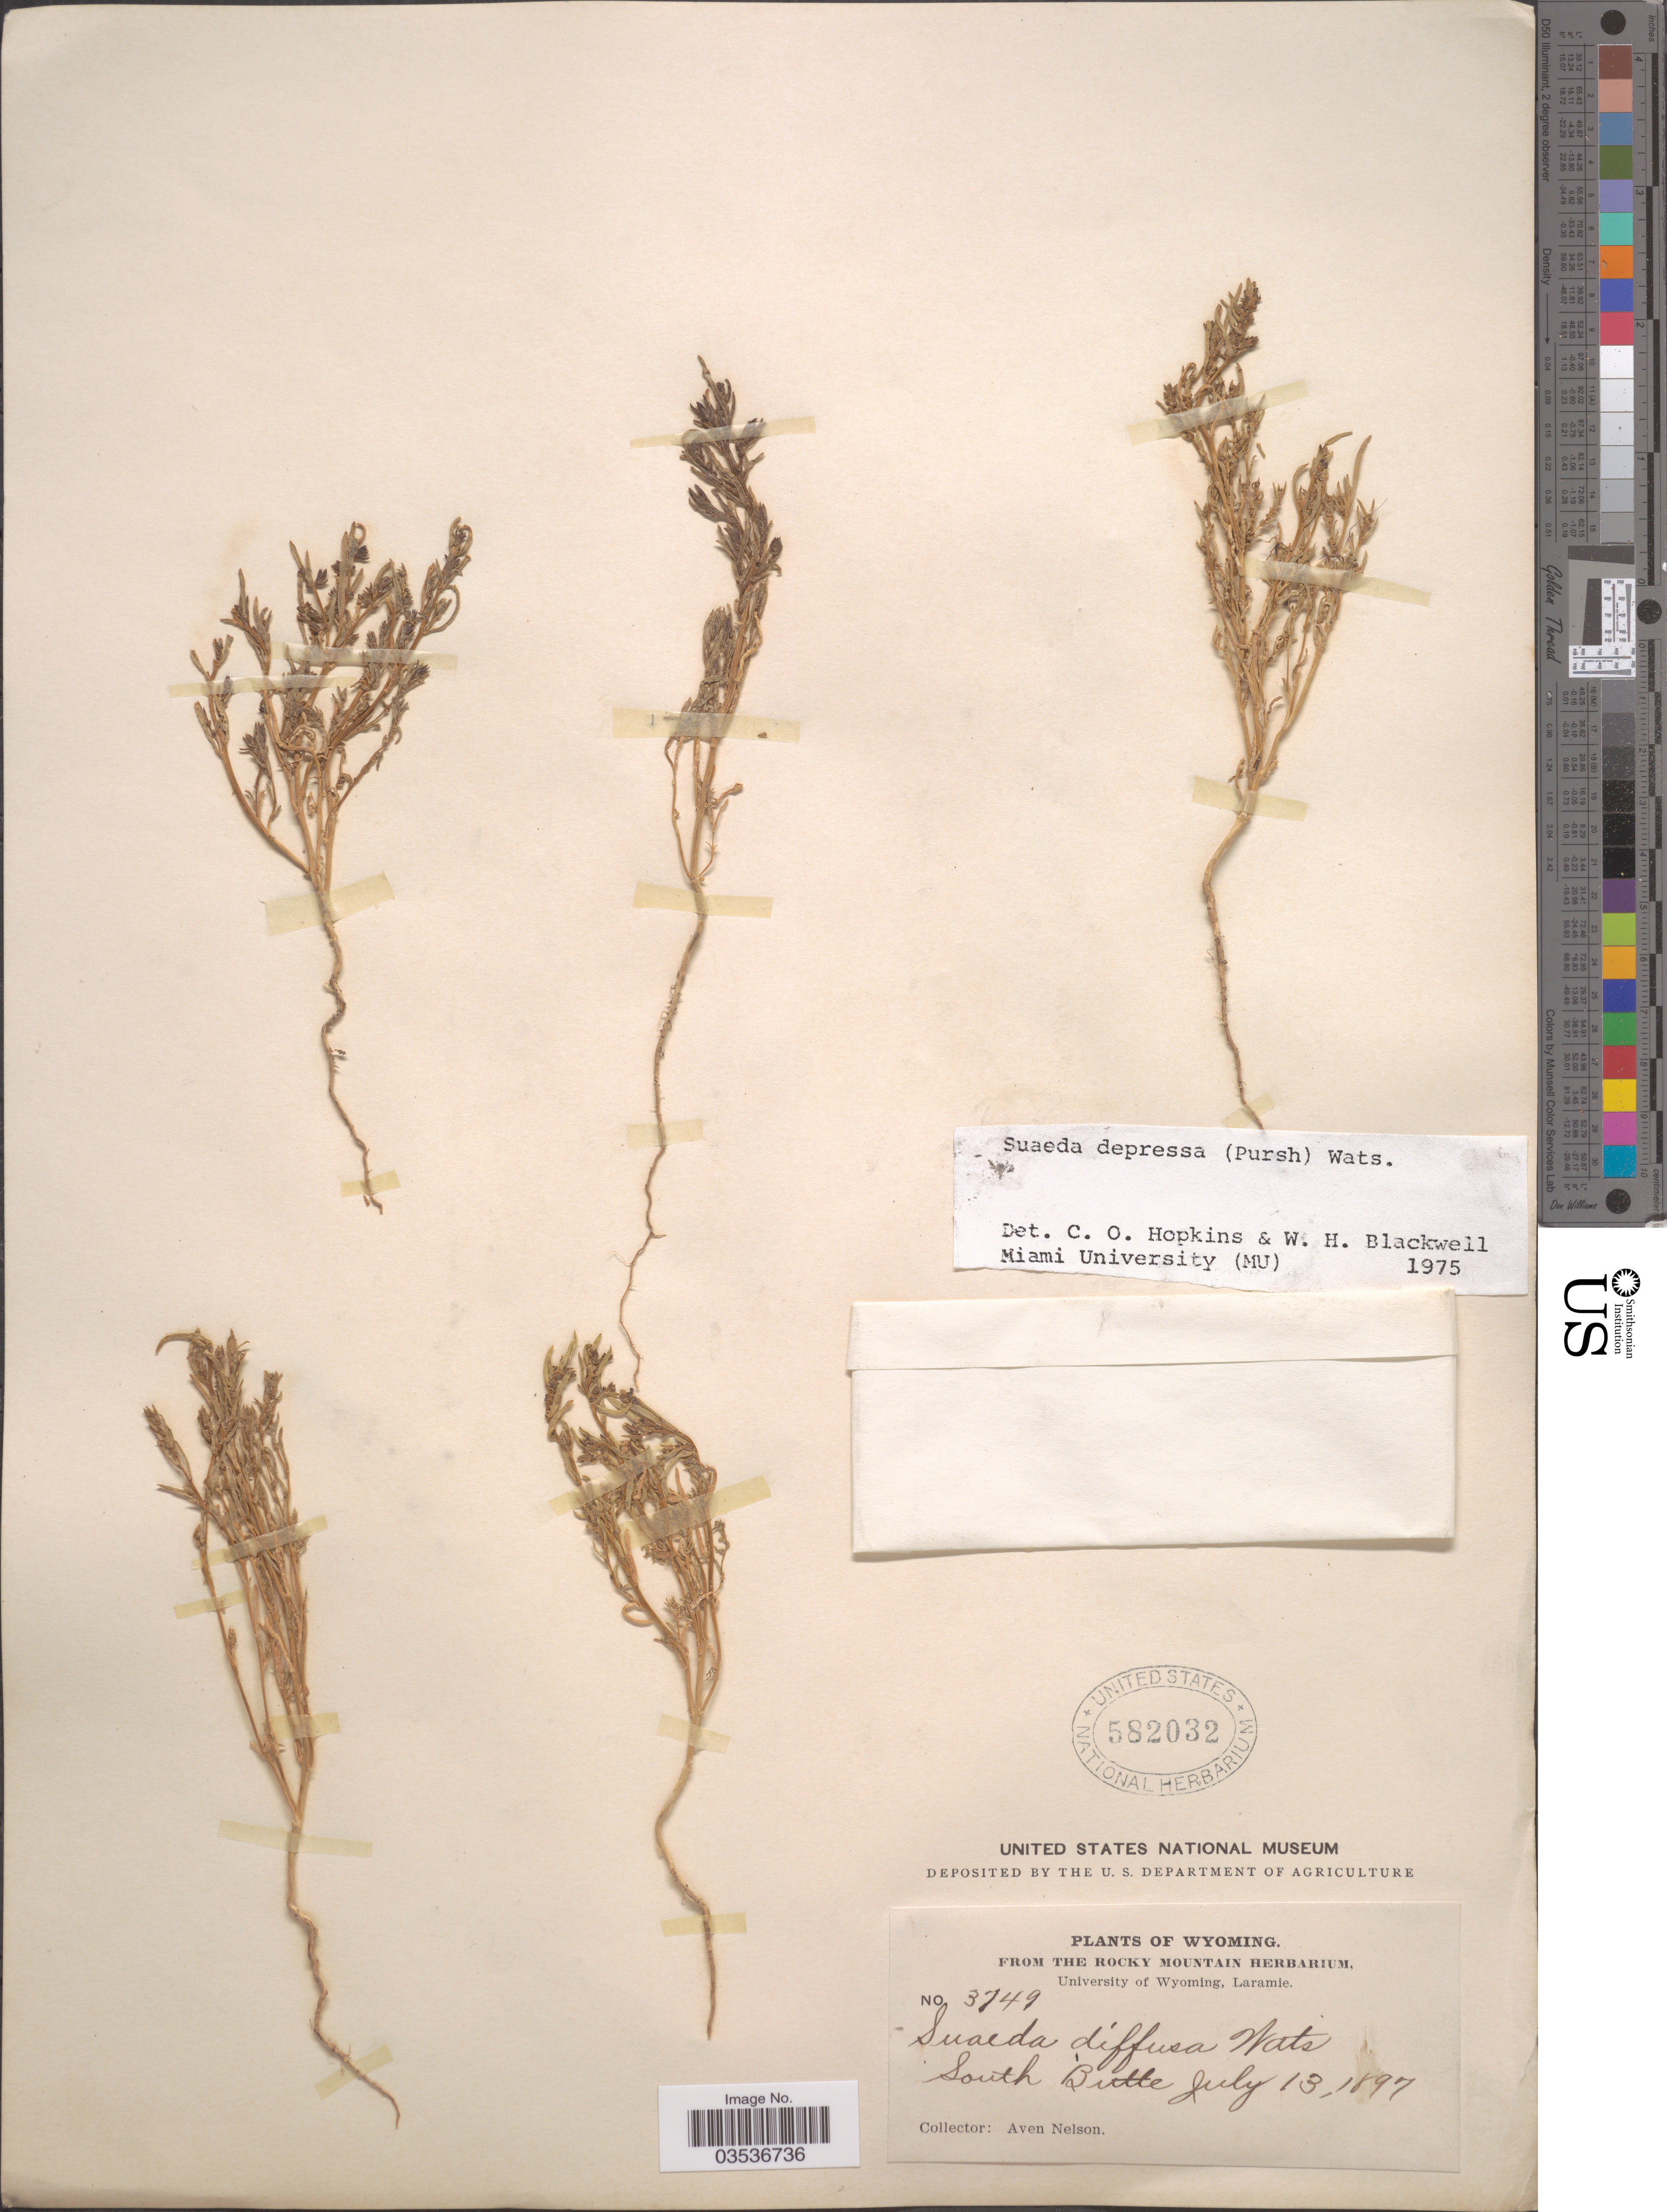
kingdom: Plantae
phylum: Tracheophyta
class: Magnoliopsida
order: Caryophyllales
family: Amaranthaceae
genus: Suaeda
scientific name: Suaeda depressa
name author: (Pursh) S. Watson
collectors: A. Nelson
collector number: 3749*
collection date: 1897-07-13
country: United States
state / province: Wyoming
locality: South Butte.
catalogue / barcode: US 582032